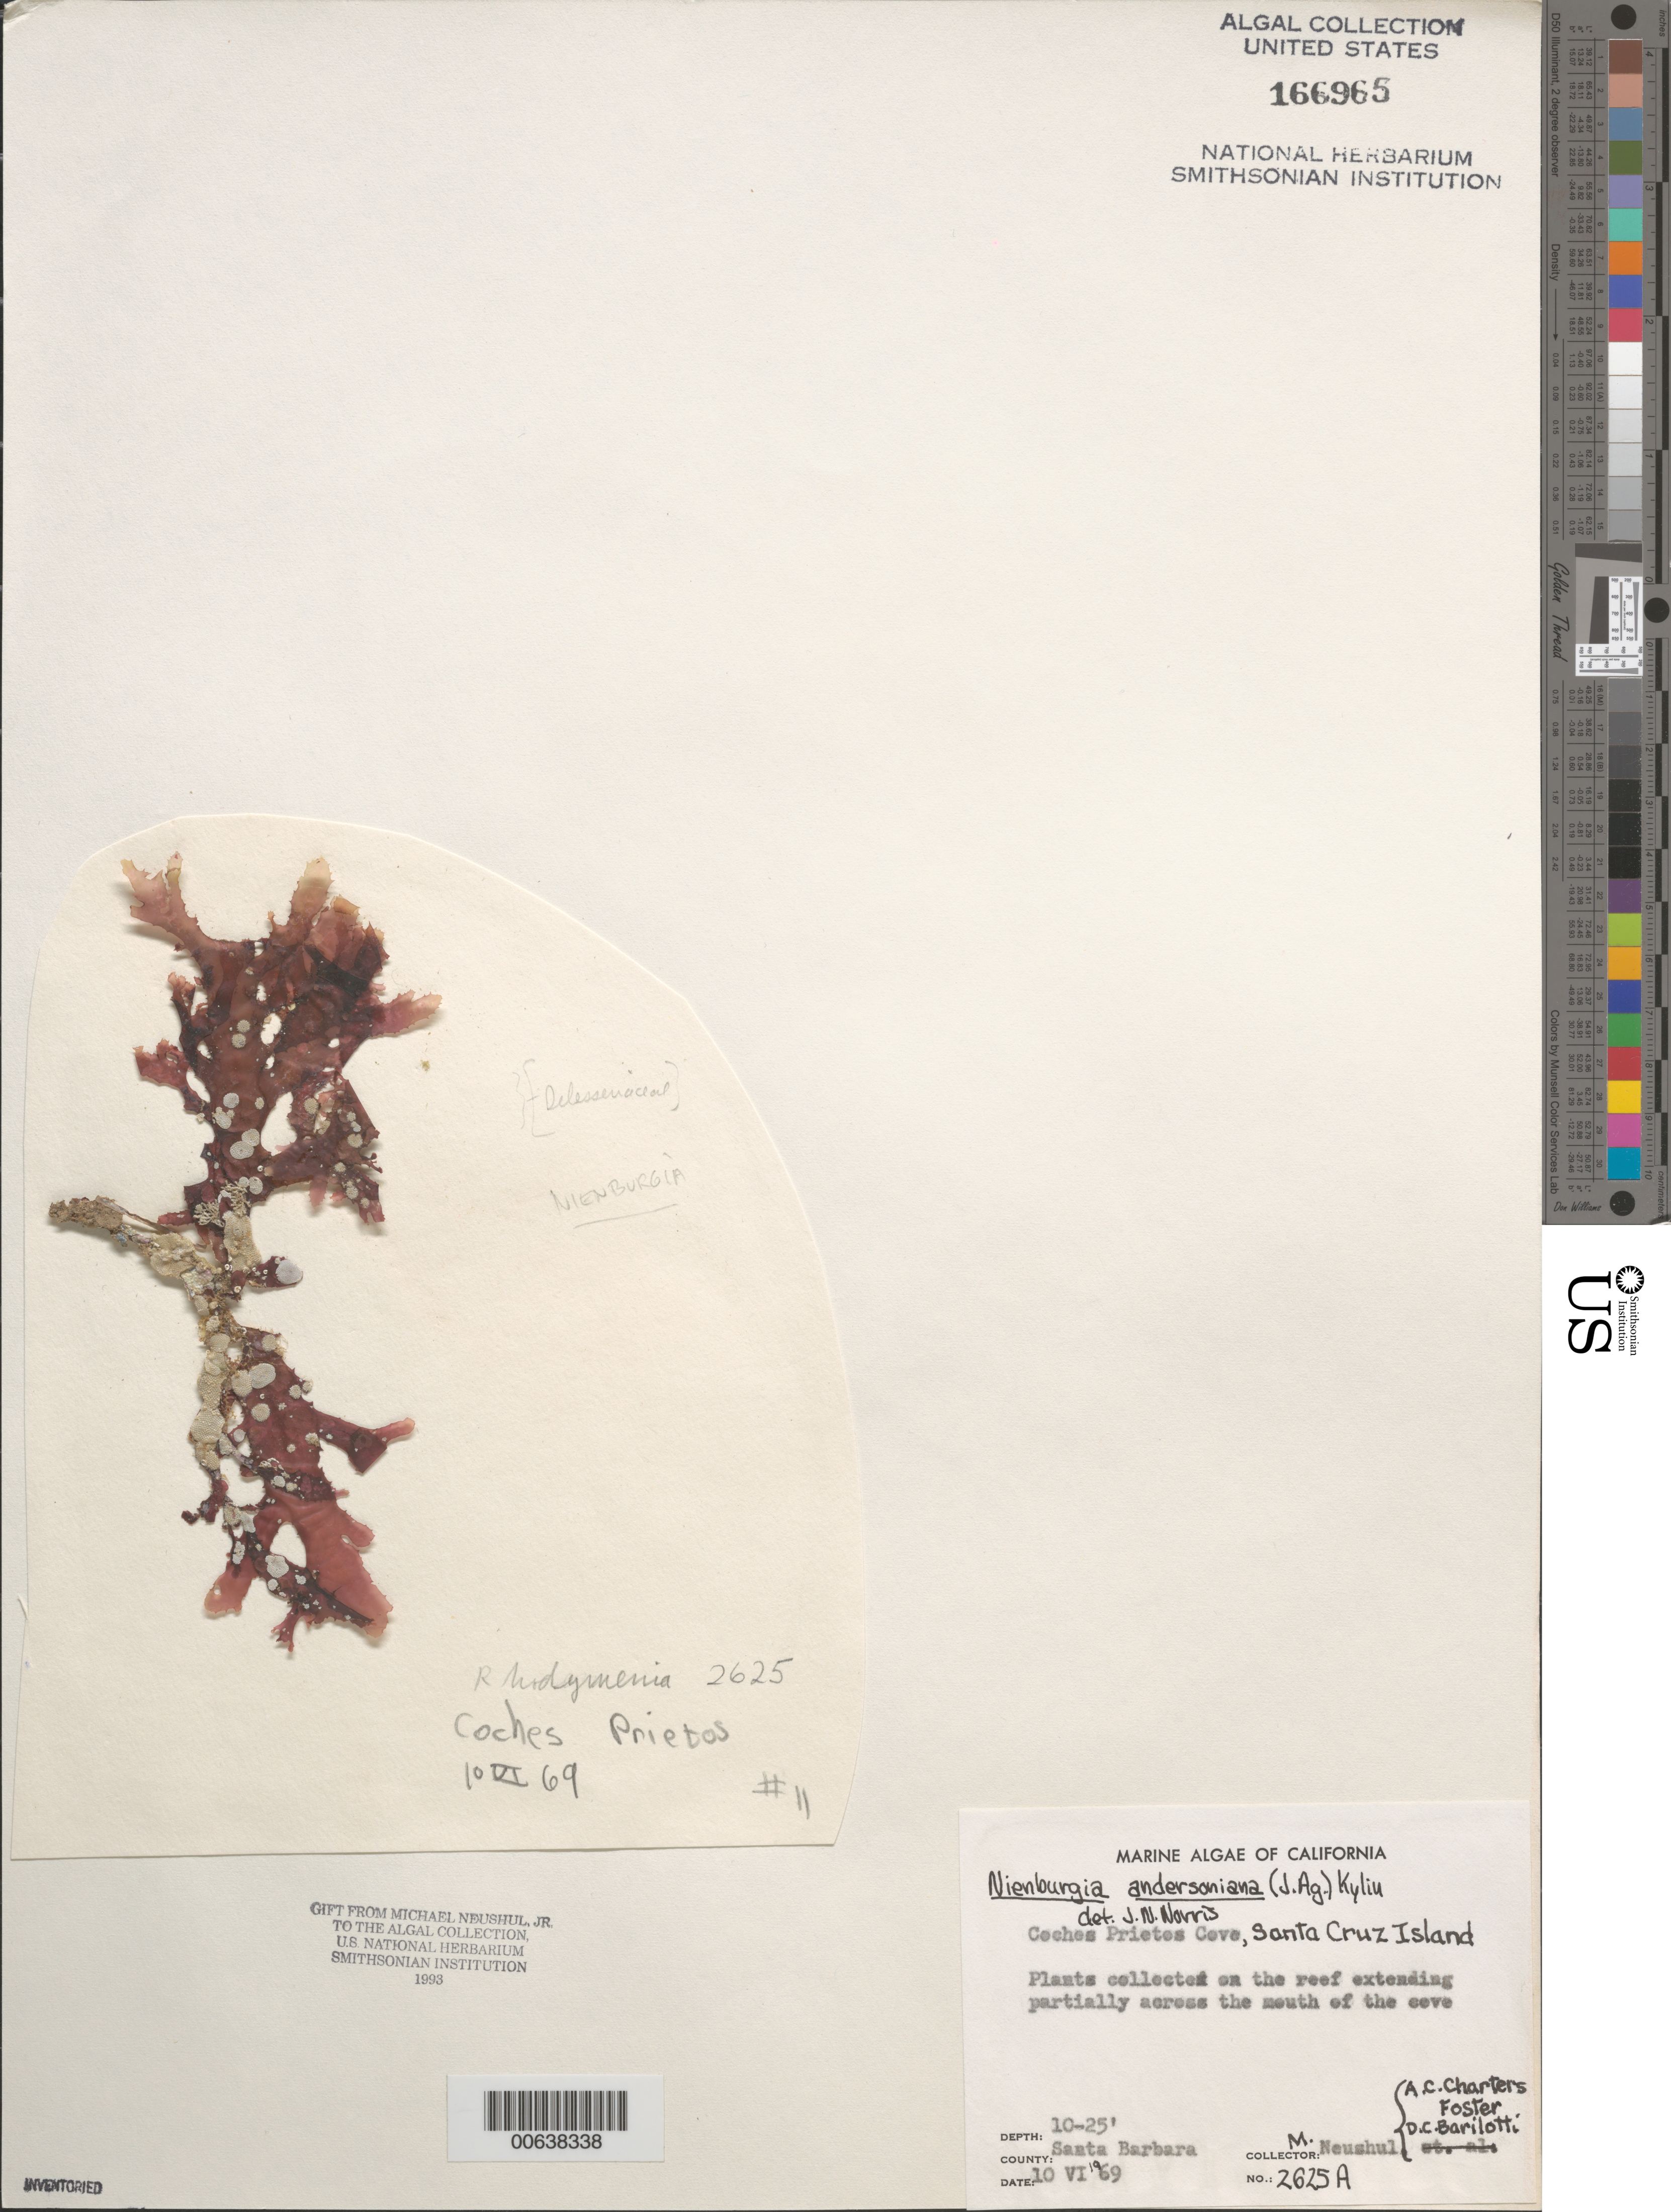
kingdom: Plantae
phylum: Rhodophyta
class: Florideophyceae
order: Ceramiales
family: Delesseriaceae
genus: Nienburgia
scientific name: Nienburgia andersoniana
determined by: Norris, James N.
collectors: M. Neushul, A. Charters, M. Foster & D. C. Barilotti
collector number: Neushul 2625A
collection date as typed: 10 Jun 1969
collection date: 1969-06-10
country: United States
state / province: California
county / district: Santa Barbara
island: Santa Cruz Island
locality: Coches Prietos Cove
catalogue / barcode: US 166965